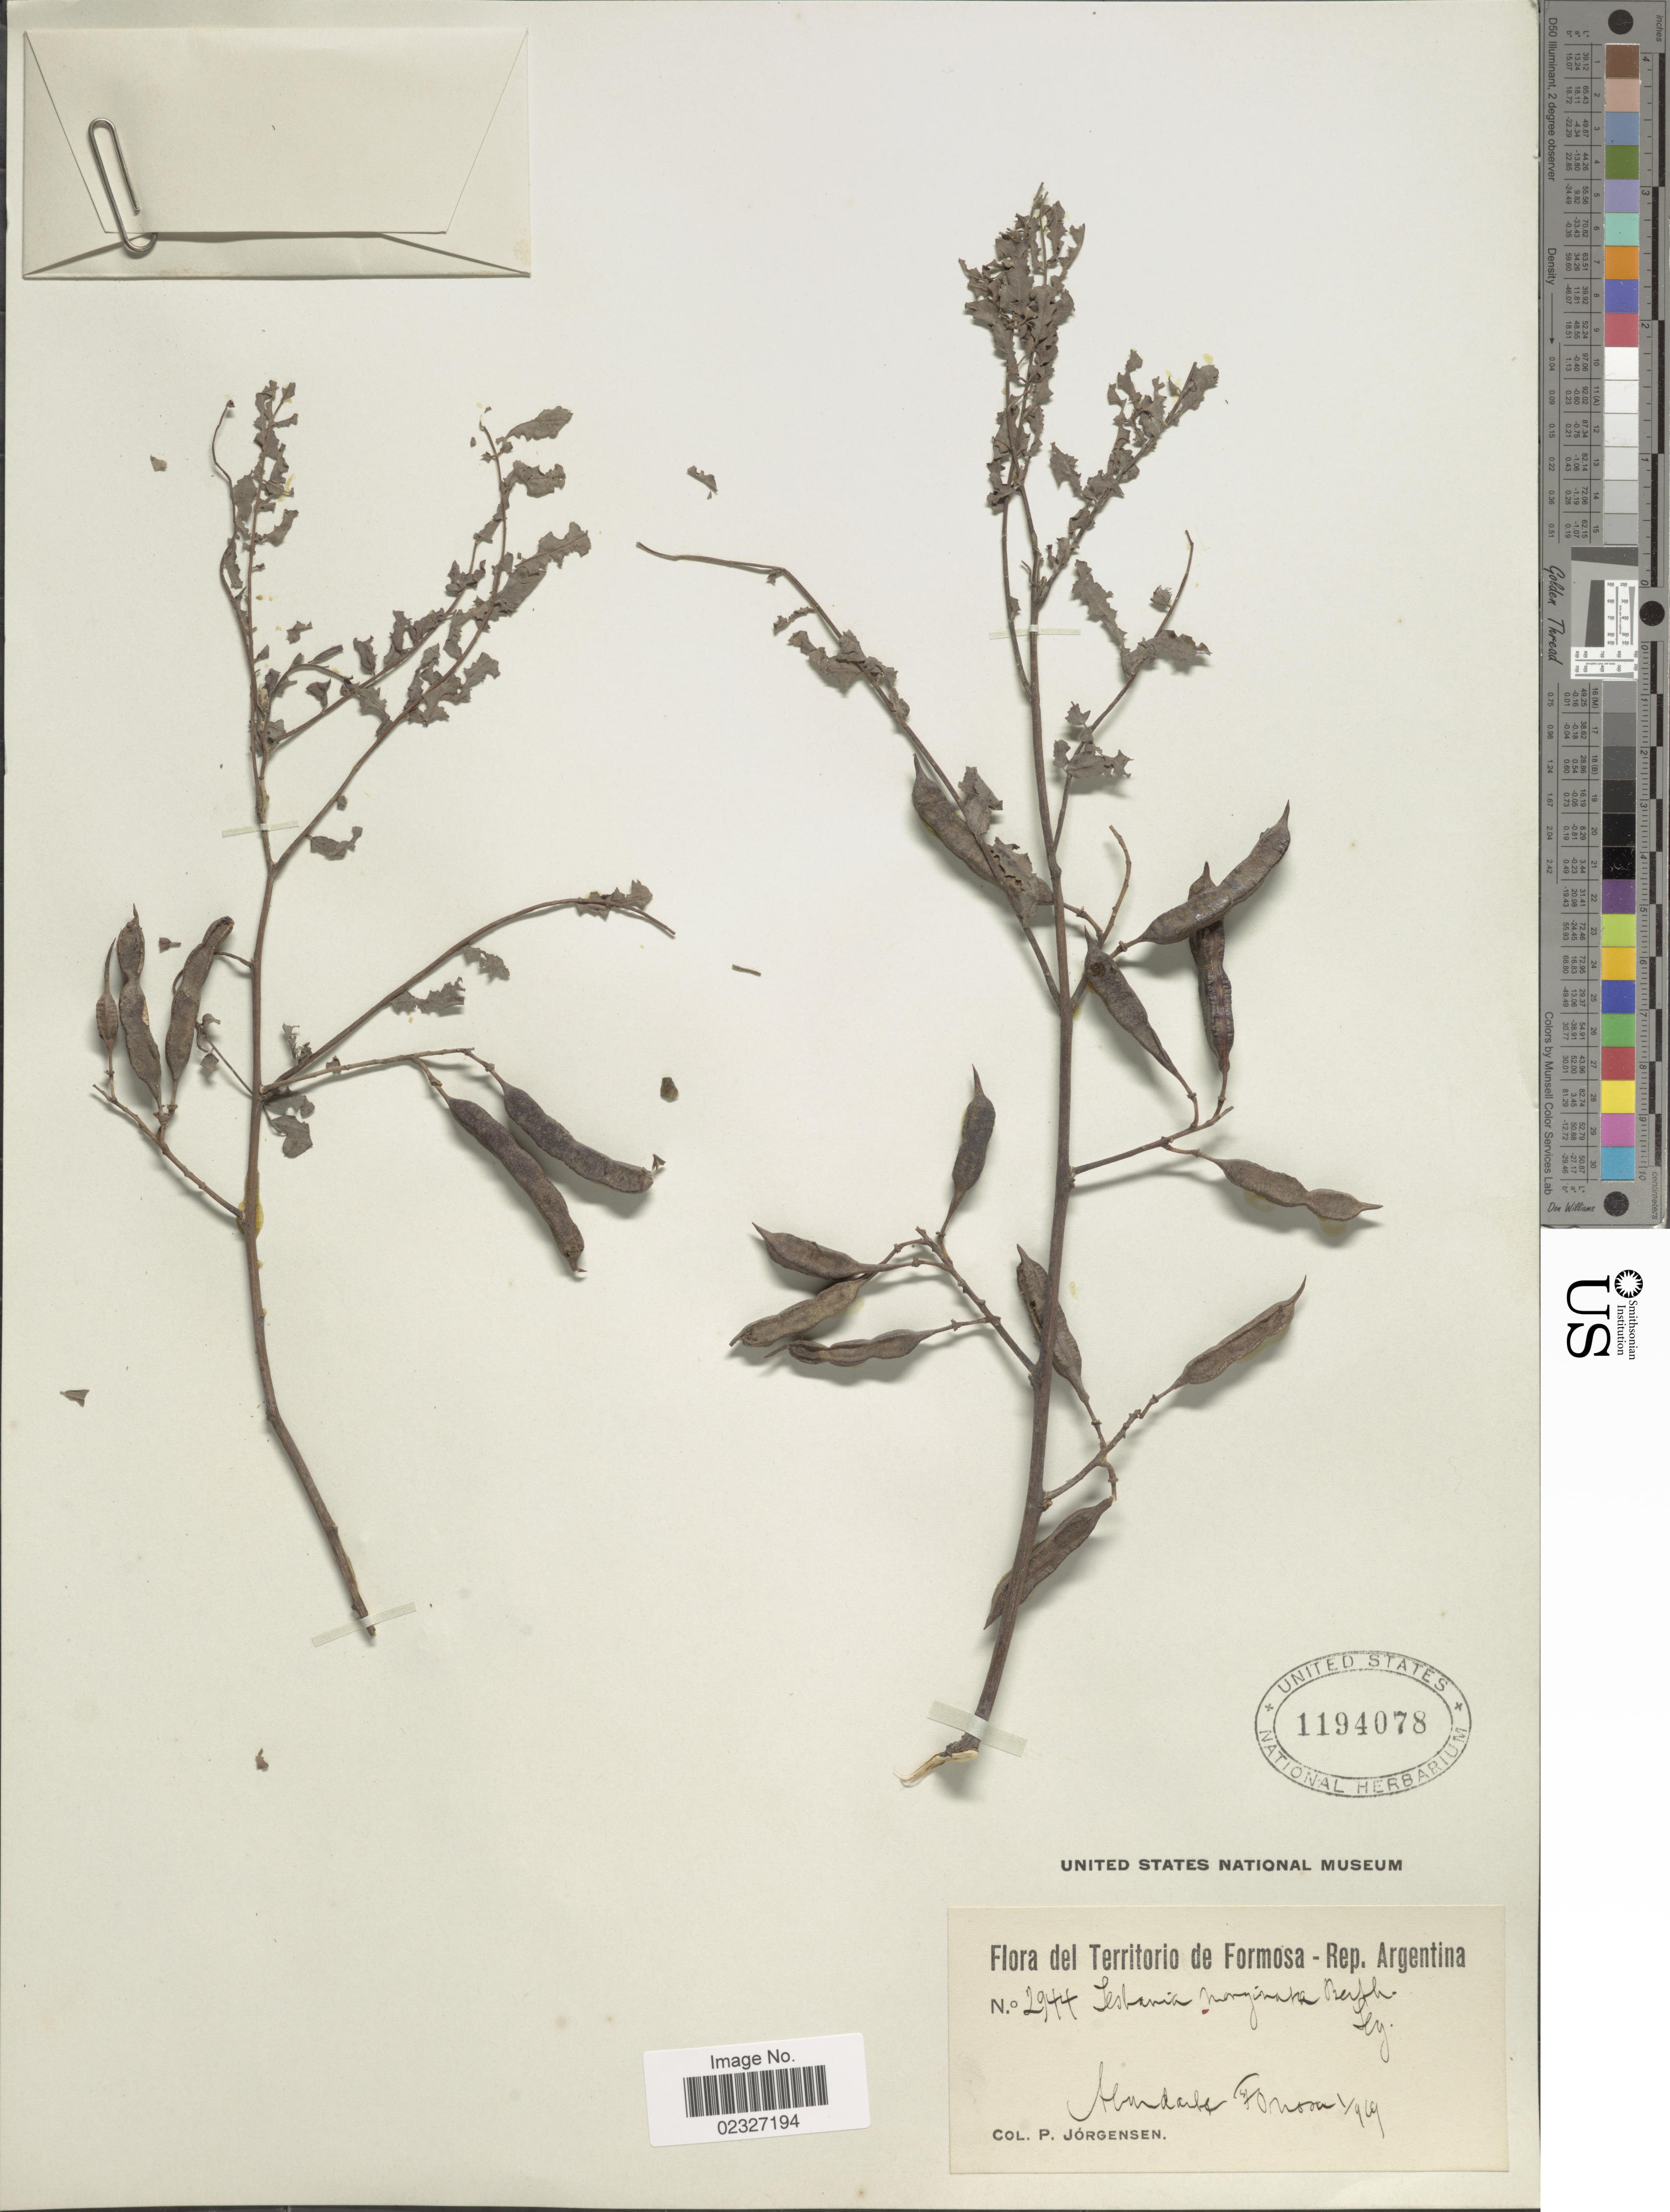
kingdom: Plantae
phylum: Tracheophyta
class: Magnoliopsida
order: Fabales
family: Fabaceae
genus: Sesbania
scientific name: Sesbania marginata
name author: Benth.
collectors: P. Jörgensen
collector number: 2944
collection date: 1919-01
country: Argentina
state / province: Formosa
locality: Rep. Argentina.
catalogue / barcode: US 1194078